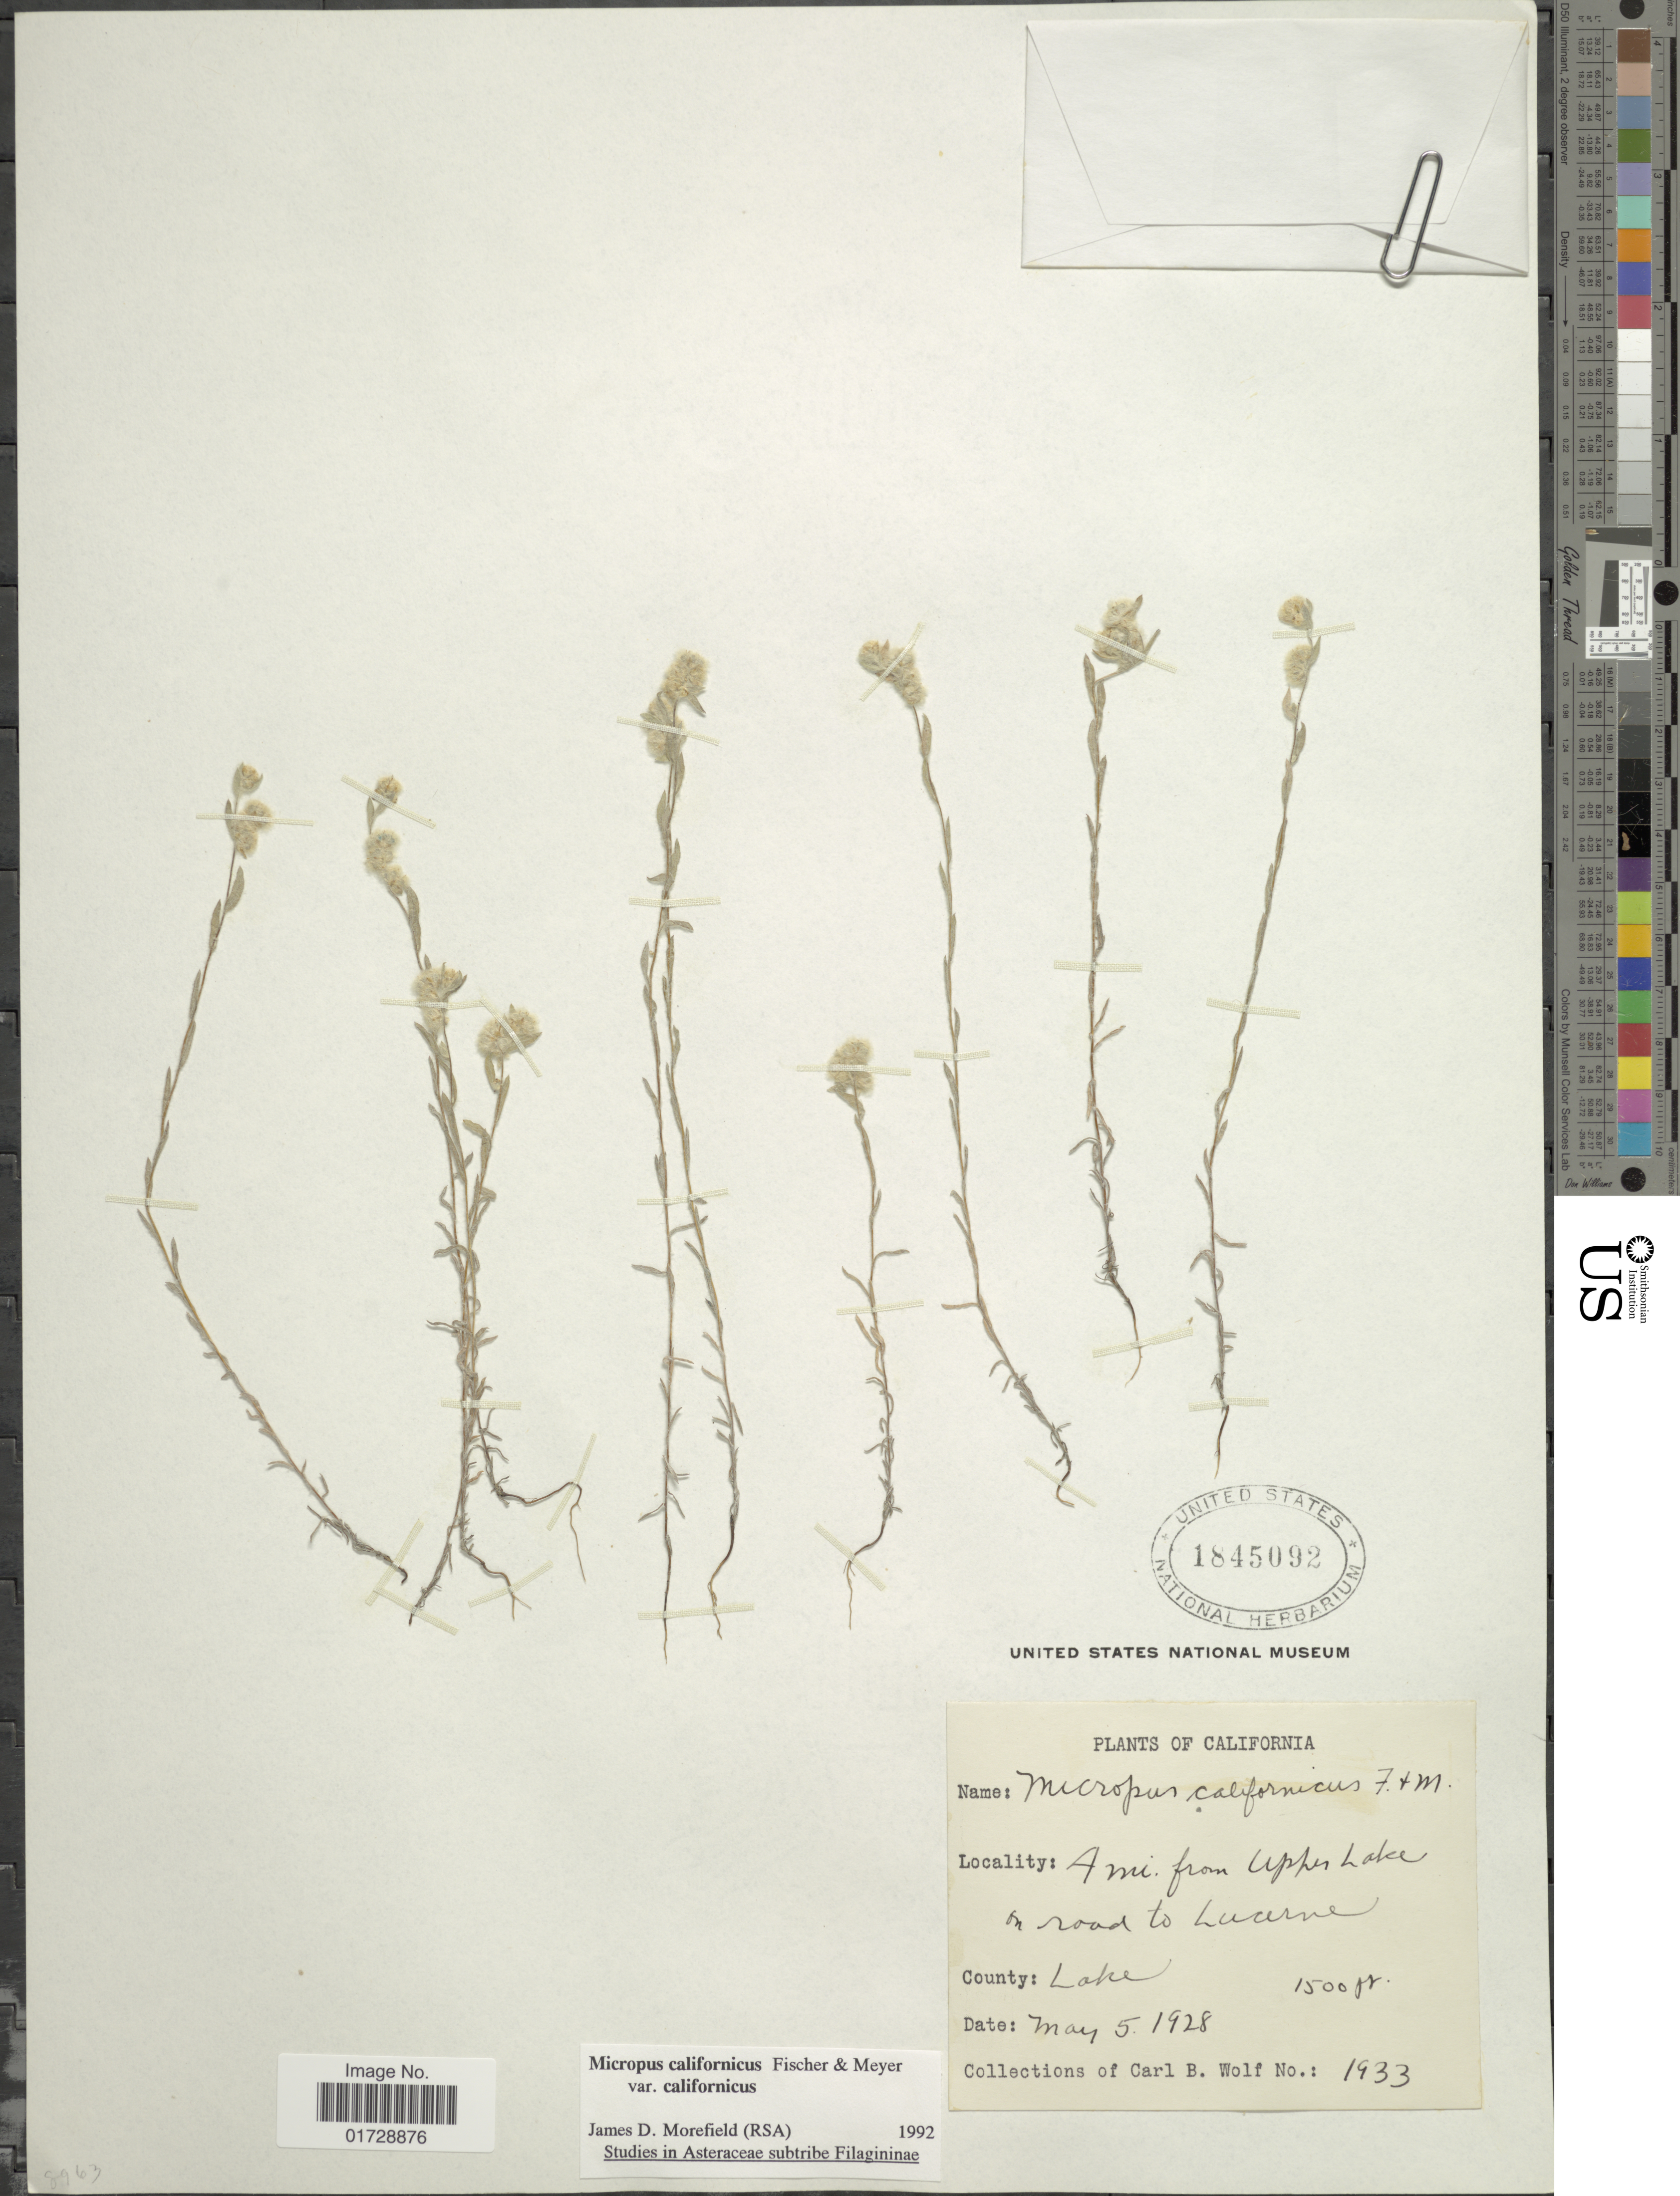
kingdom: Plantae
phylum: Tracheophyta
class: Magnoliopsida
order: Asterales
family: Asteraceae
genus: Micropus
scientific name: Micropus californicus var. californicus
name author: Fisch. & C.A. Mey.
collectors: C. B. Wolf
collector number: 1933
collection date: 1928-05-05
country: United States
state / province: California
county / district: Lake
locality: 4 mi. from Upper Lake on road to Lucerne, County: Lake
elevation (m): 457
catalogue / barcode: US 1845092